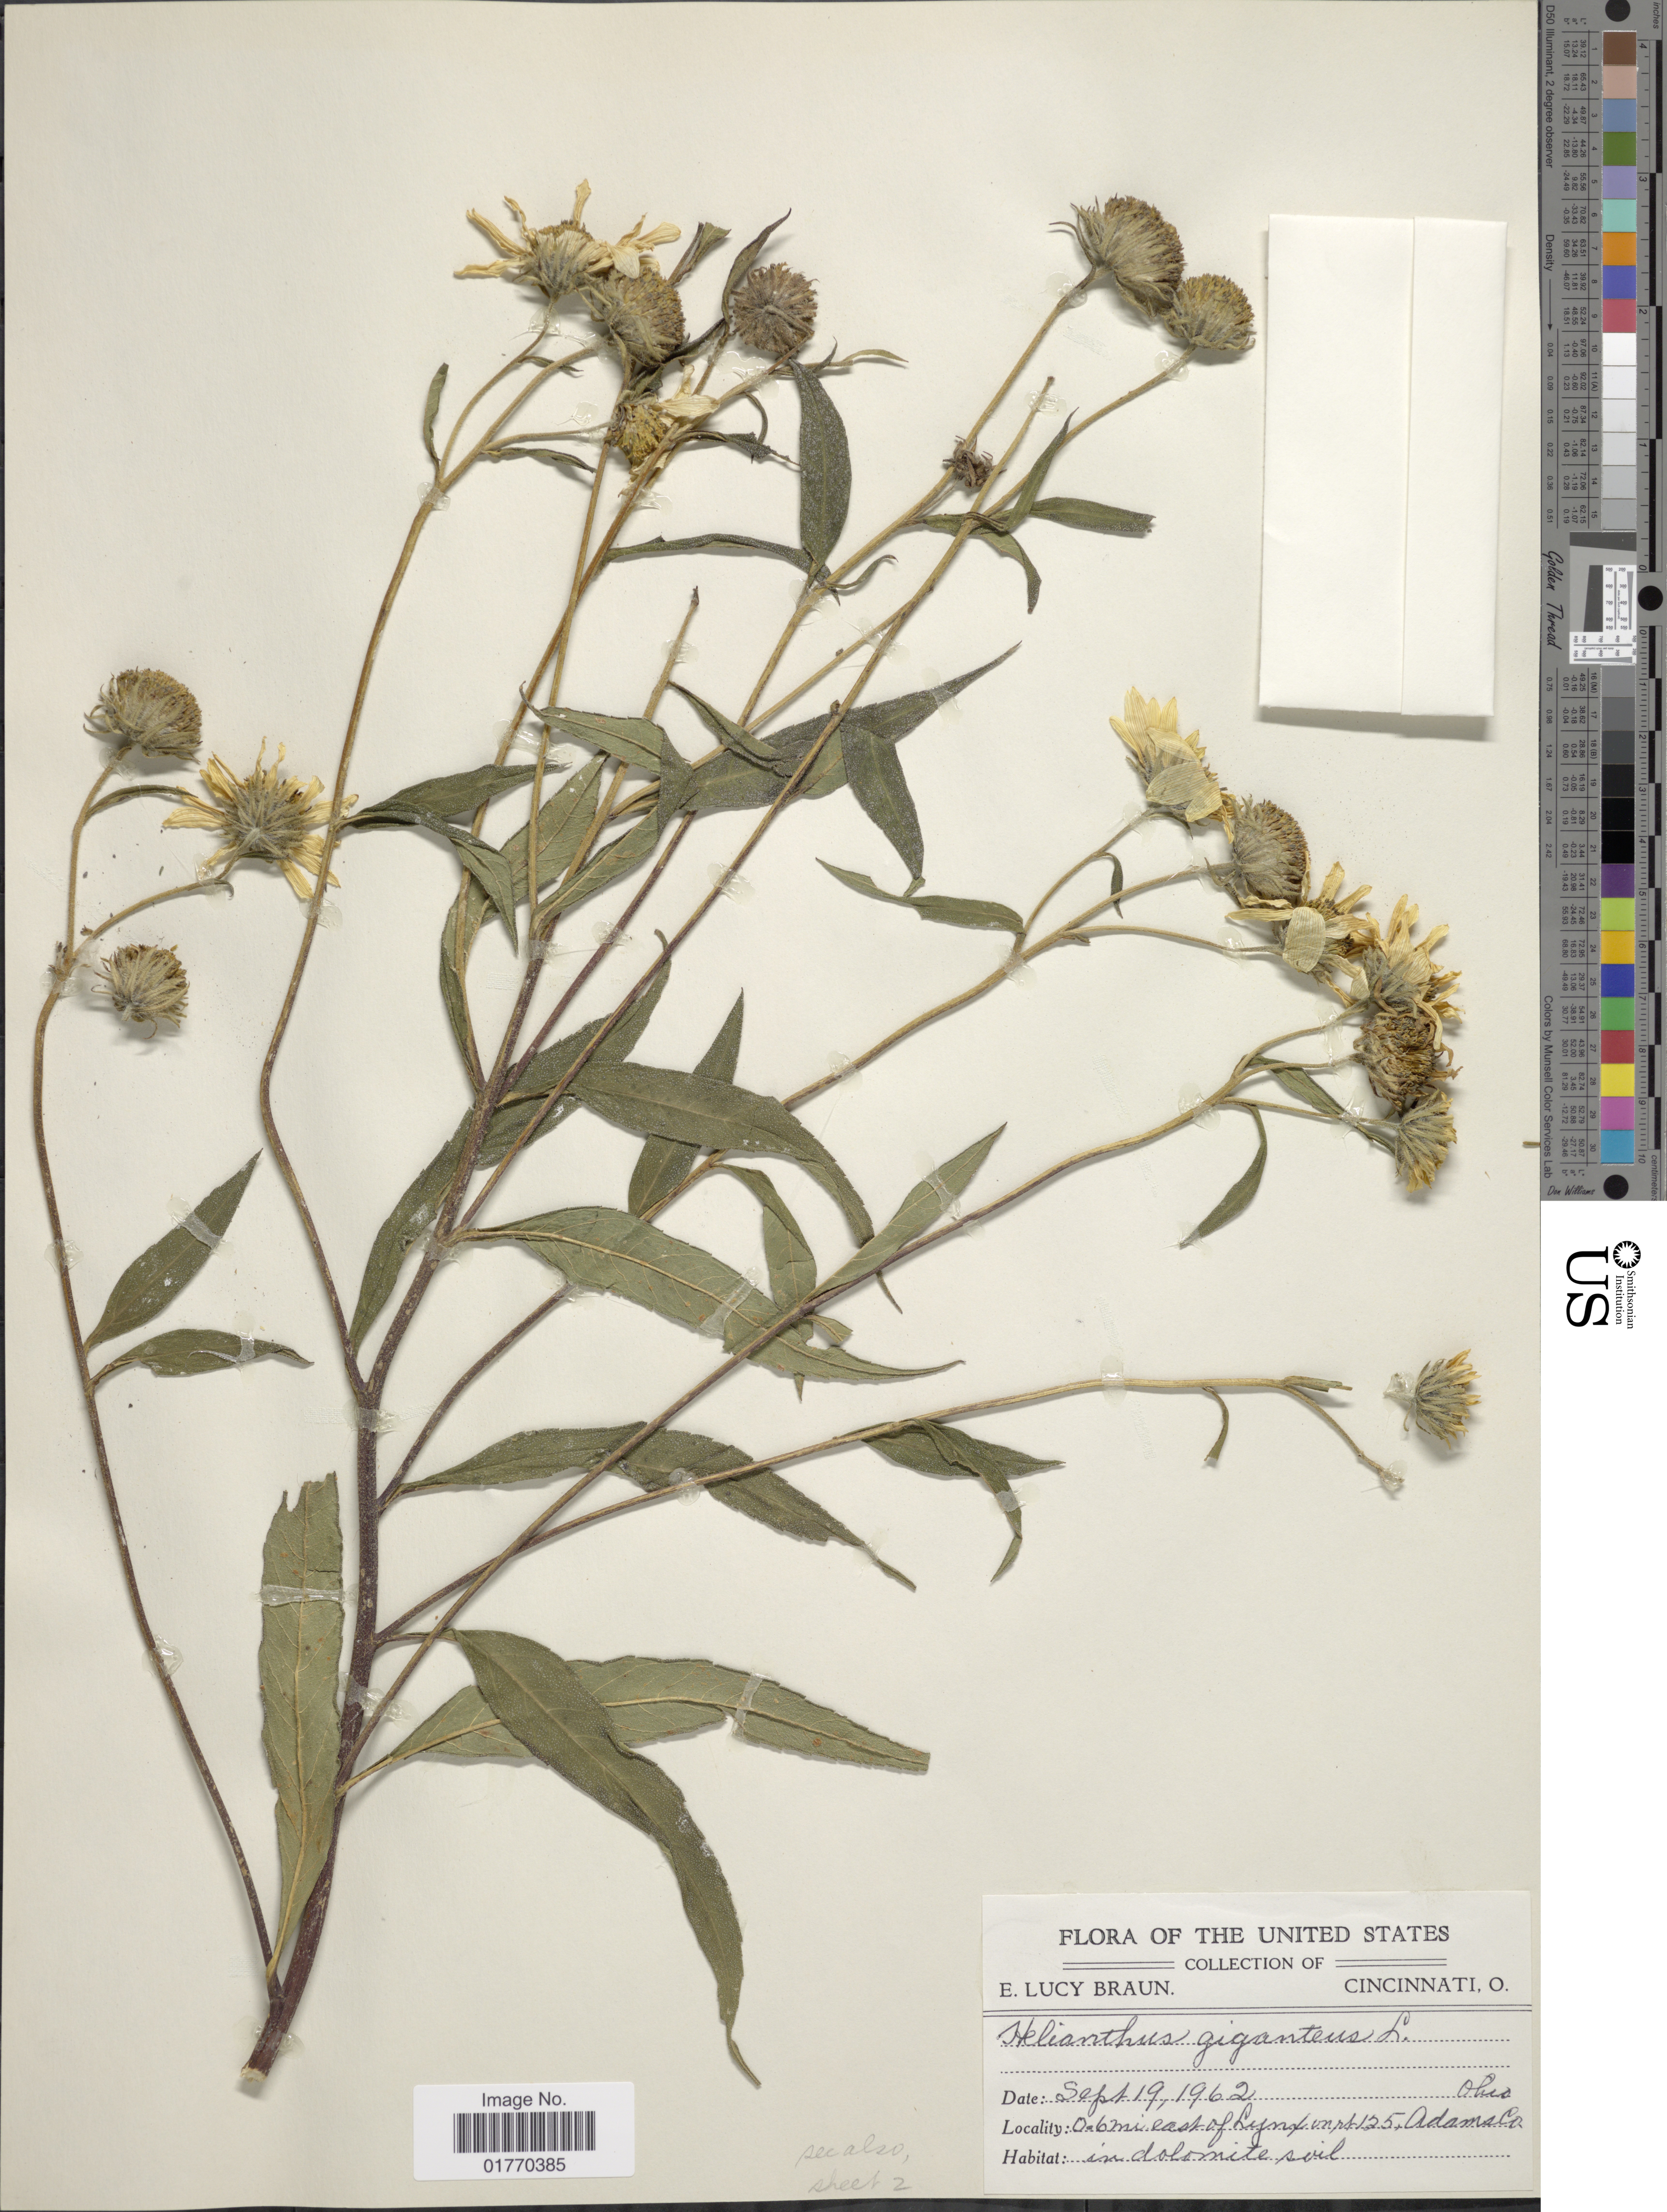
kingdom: Plantae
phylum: Tracheophyta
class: Magnoliopsida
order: Asterales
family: Asteraceae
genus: Helianthus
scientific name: Helianthus giganteus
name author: L.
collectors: E. L. Braun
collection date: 1962-09-19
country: United States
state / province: Ohio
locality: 0.6 mi. east of Lynx on rt 125, Adams Co.